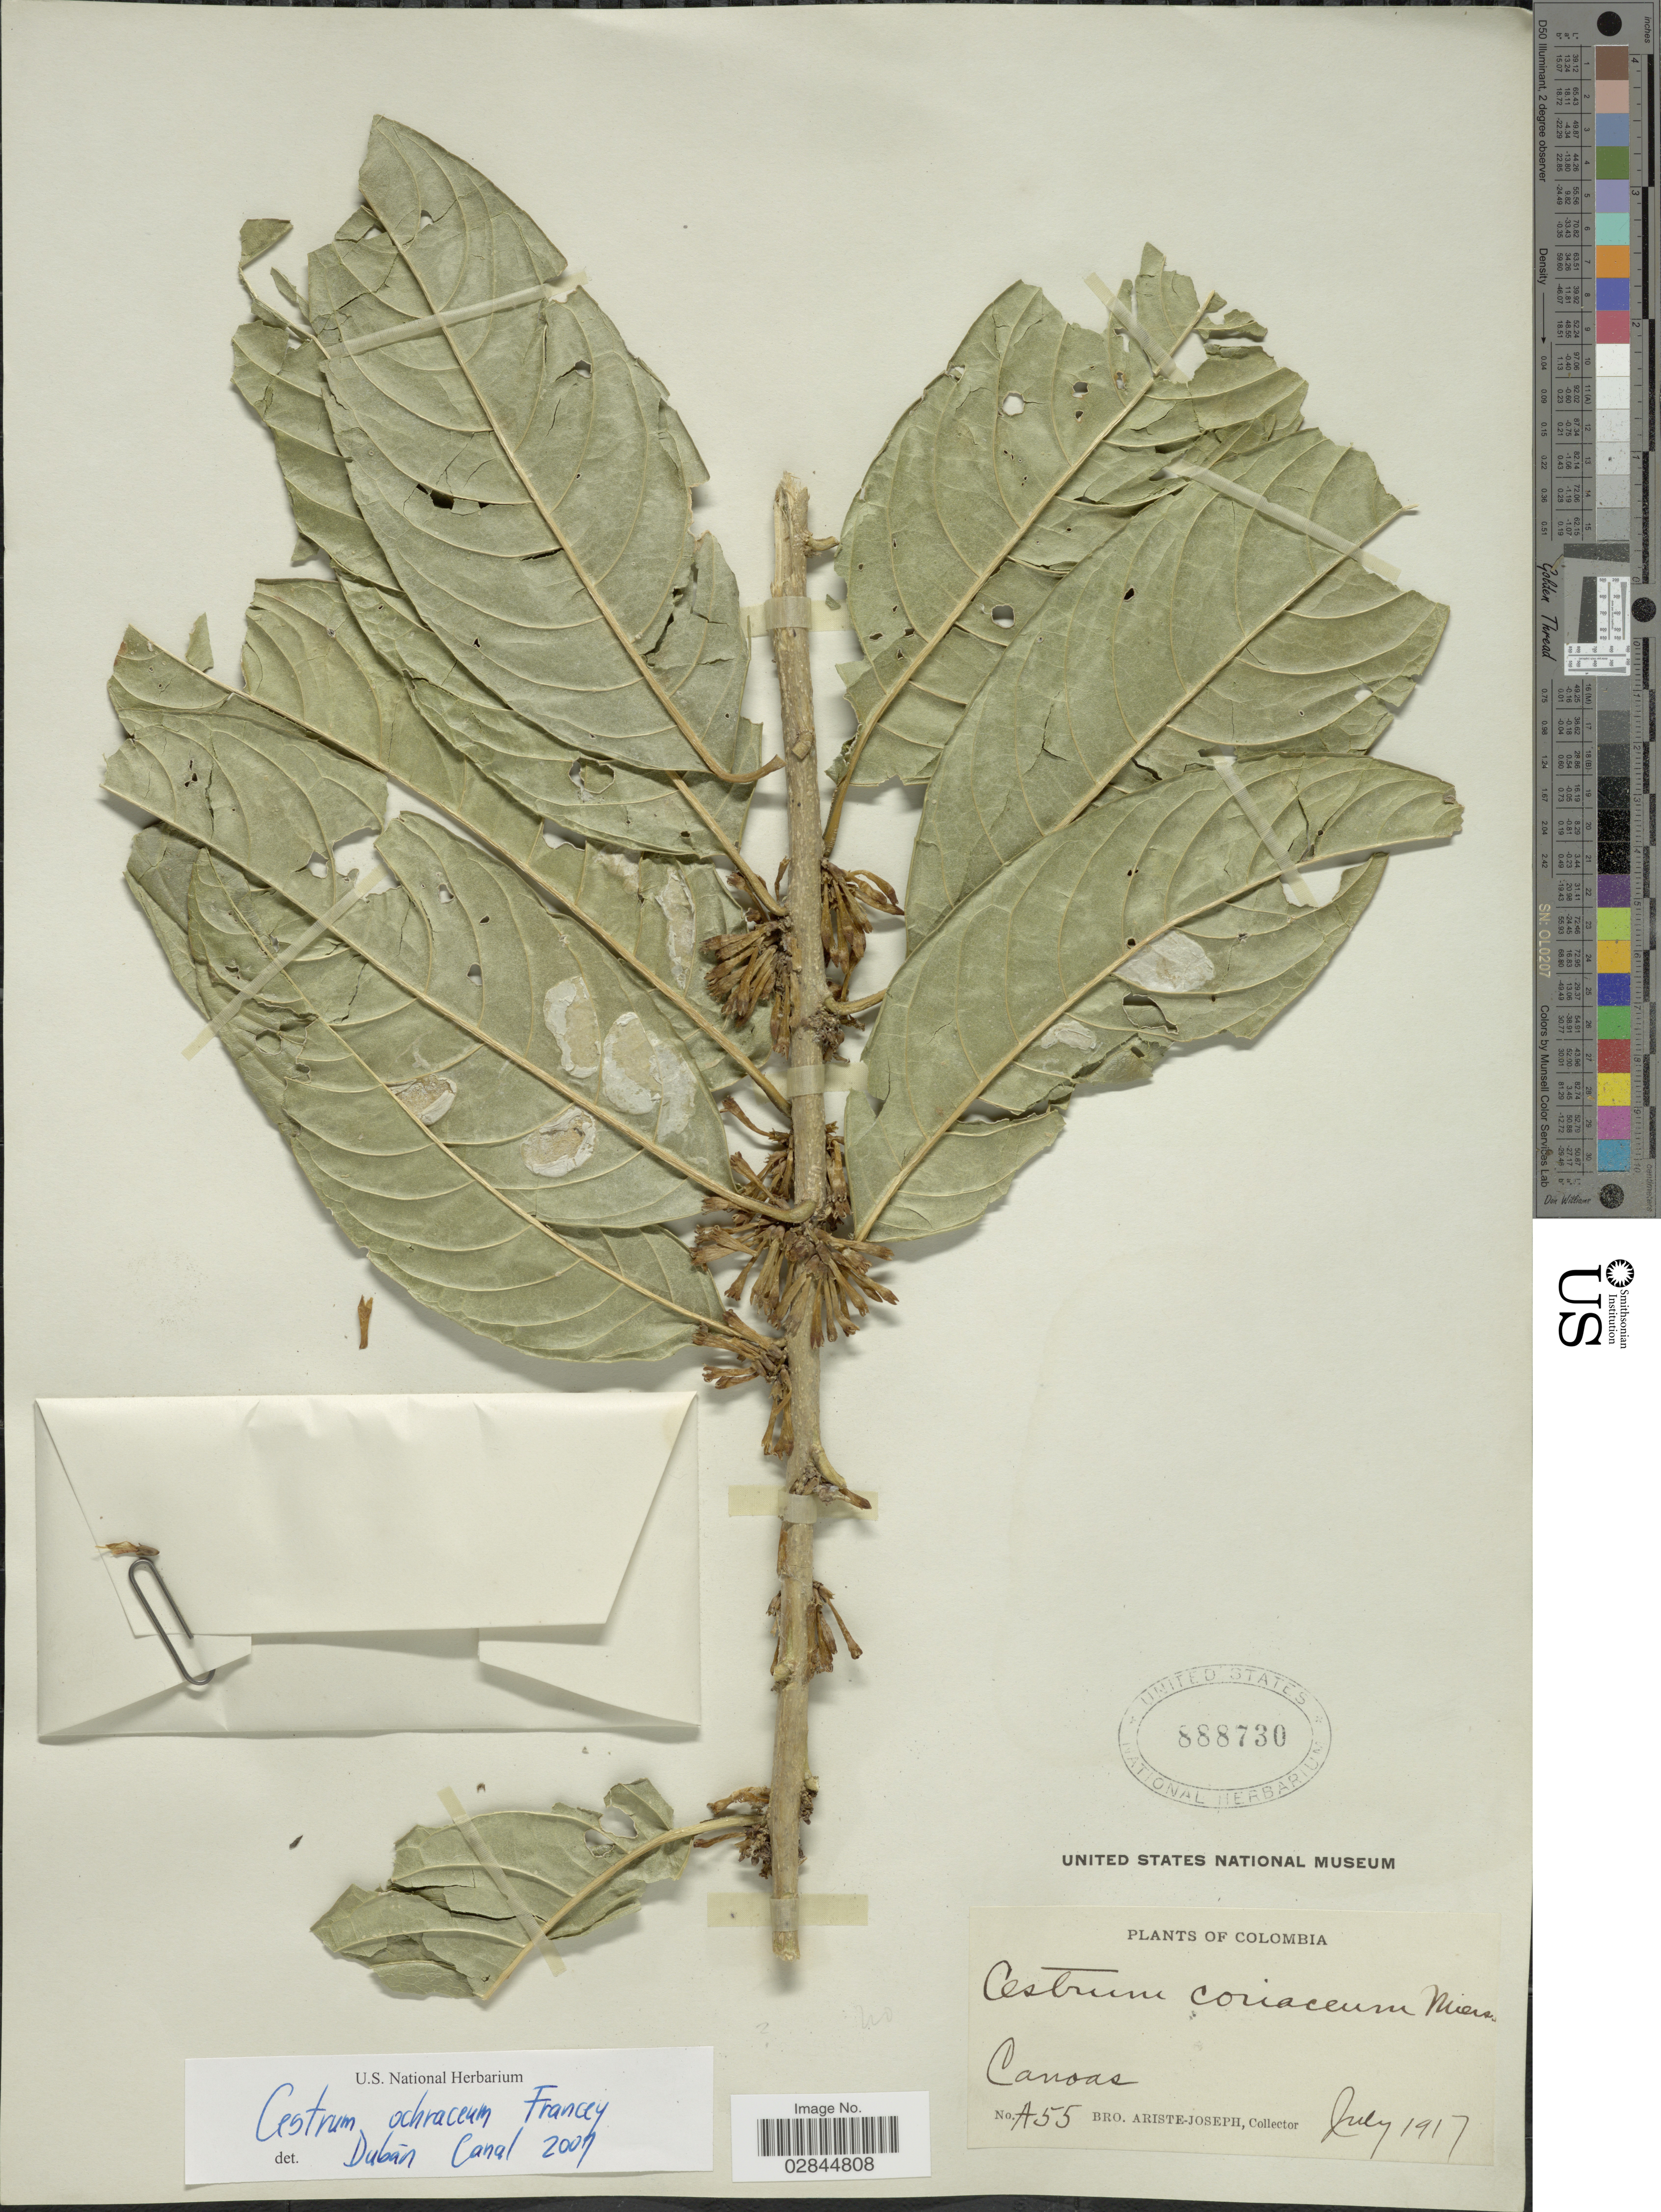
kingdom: Plantae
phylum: Tracheophyta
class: Magnoliopsida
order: Solanales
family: Solanaceae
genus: Cestrum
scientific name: Cestrum ochraceum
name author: Francey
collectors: Bro. Ariste-Joseph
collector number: A55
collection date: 1917-07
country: Colombia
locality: Canoas.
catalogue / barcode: US 888730